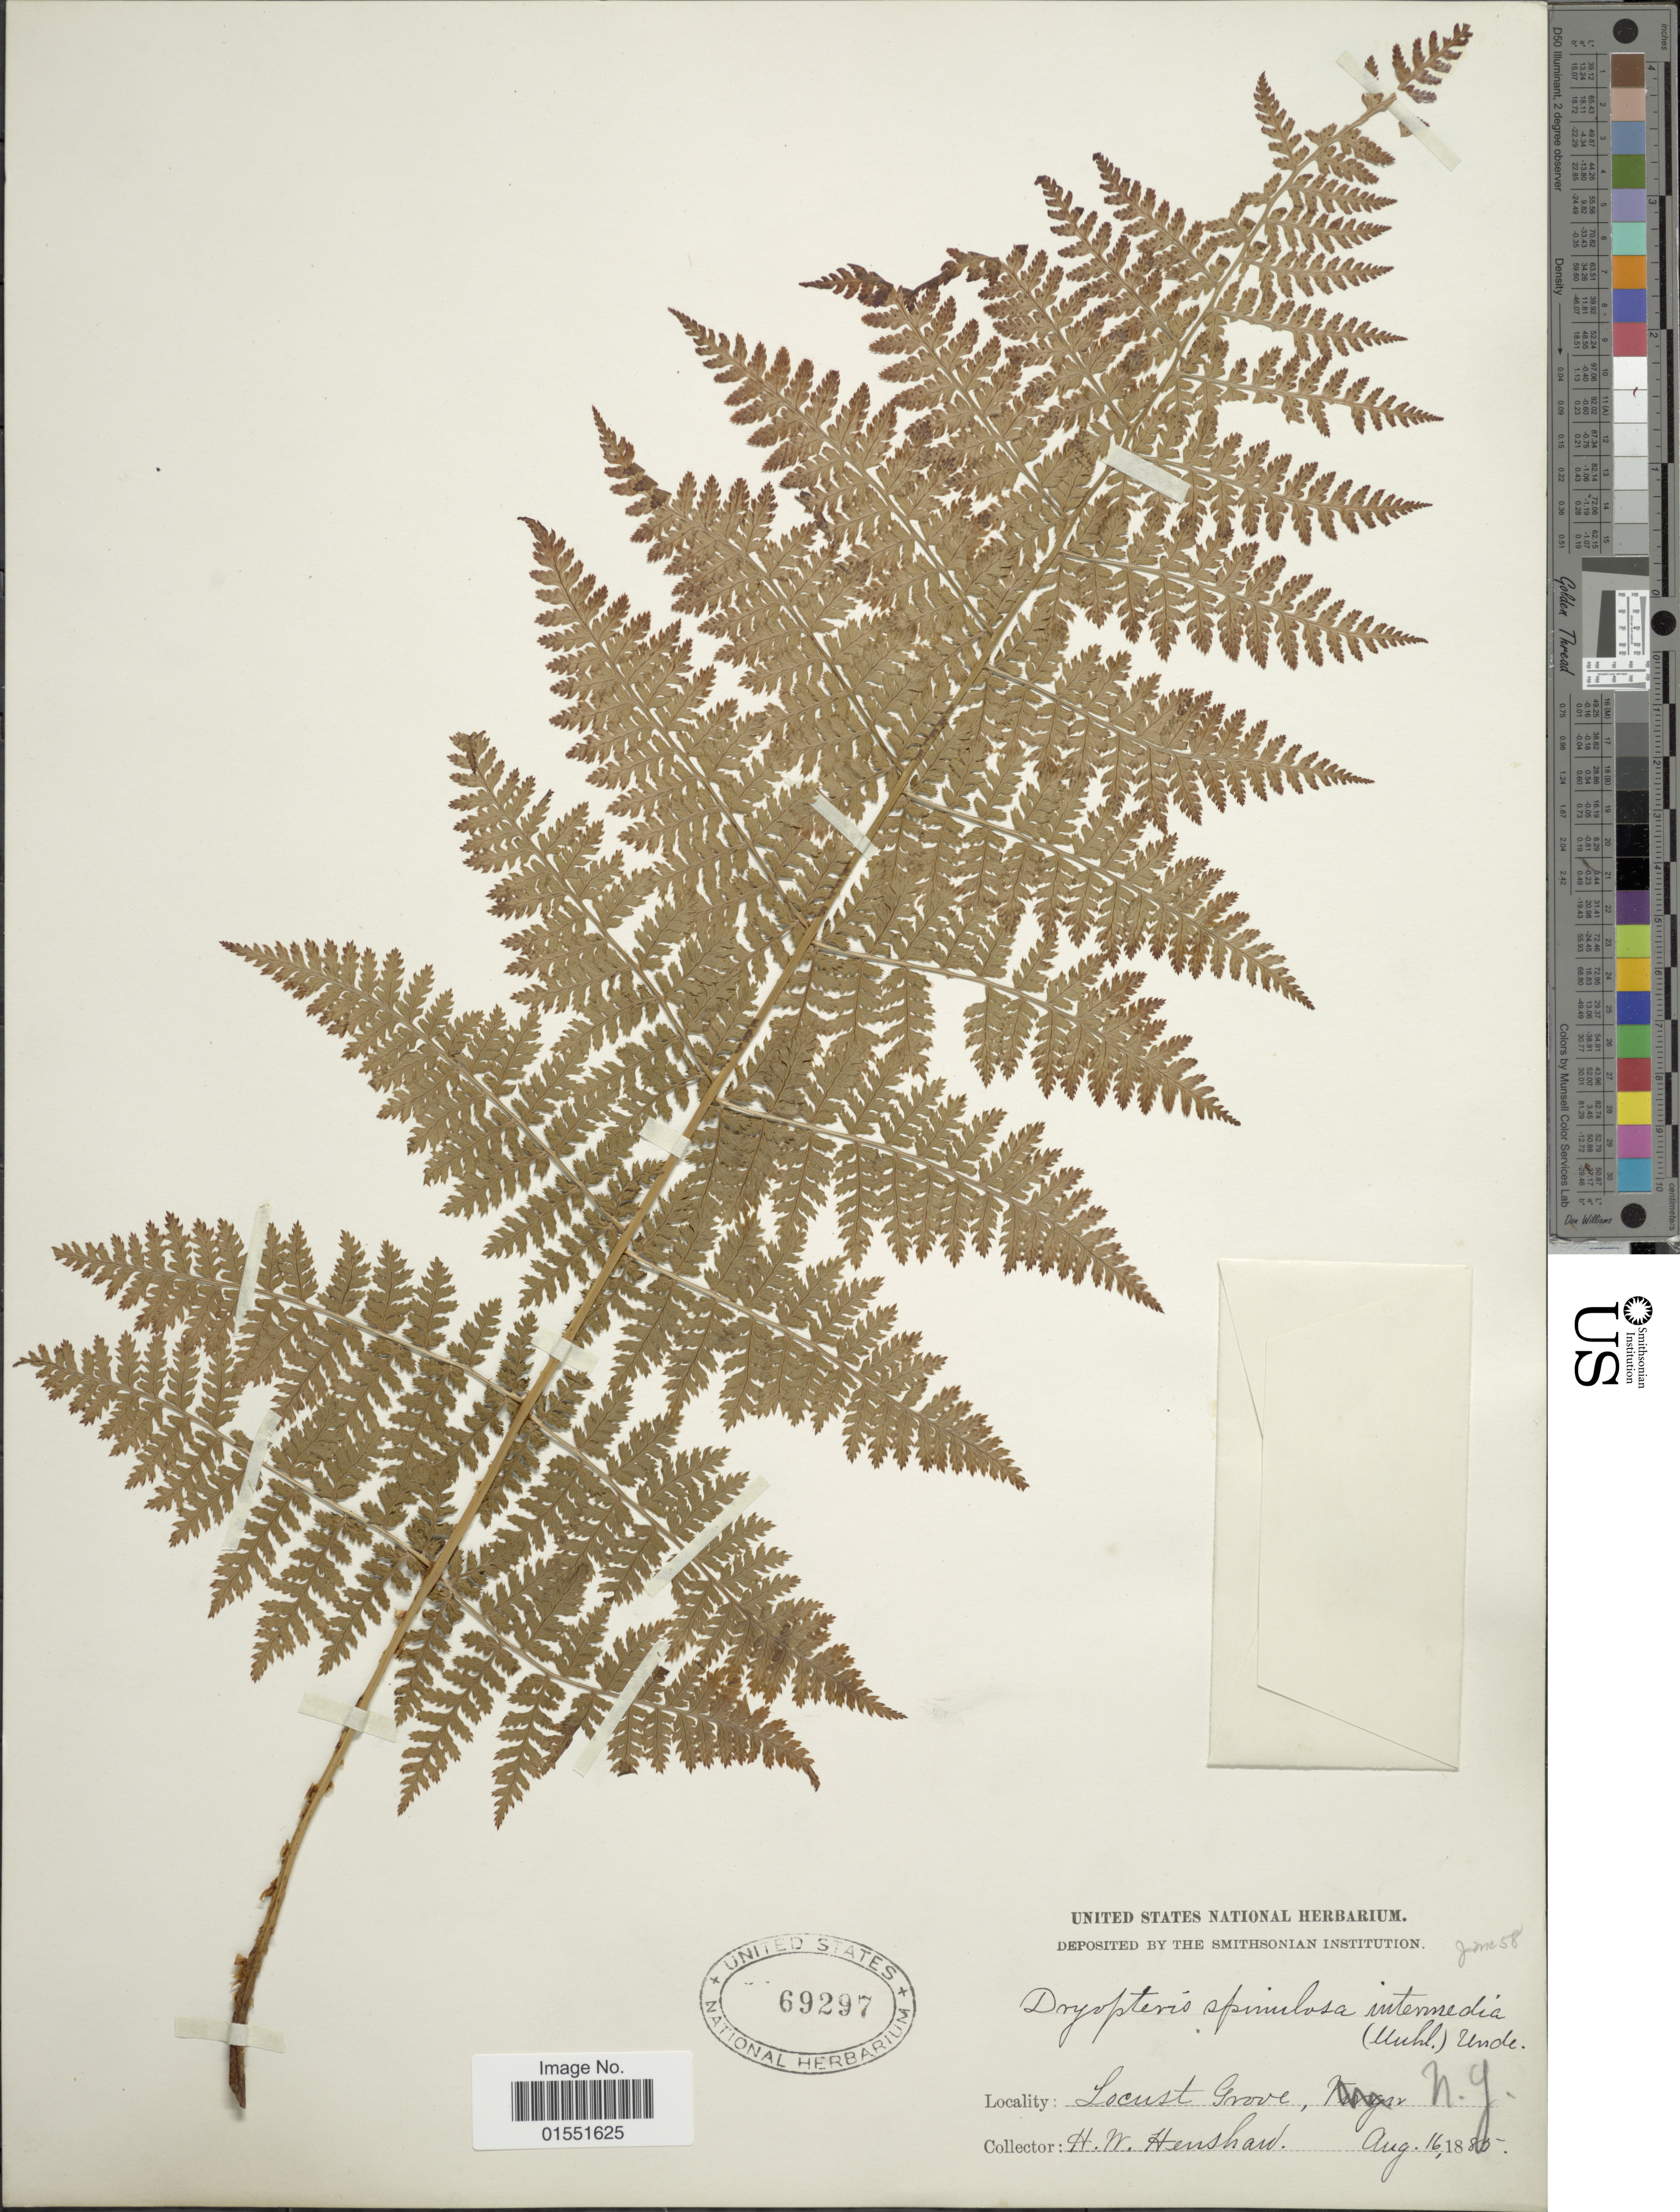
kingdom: Plantae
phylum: Tracheophyta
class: Polypodiopsida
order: Polypodiales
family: Dryopteridaceae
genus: Dryopteris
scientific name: Dryopteris intermedia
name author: (Muhl.) A. Gray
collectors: H. Henshaw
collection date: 1885-08-16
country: United States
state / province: New York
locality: Locust Grove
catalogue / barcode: US 69297